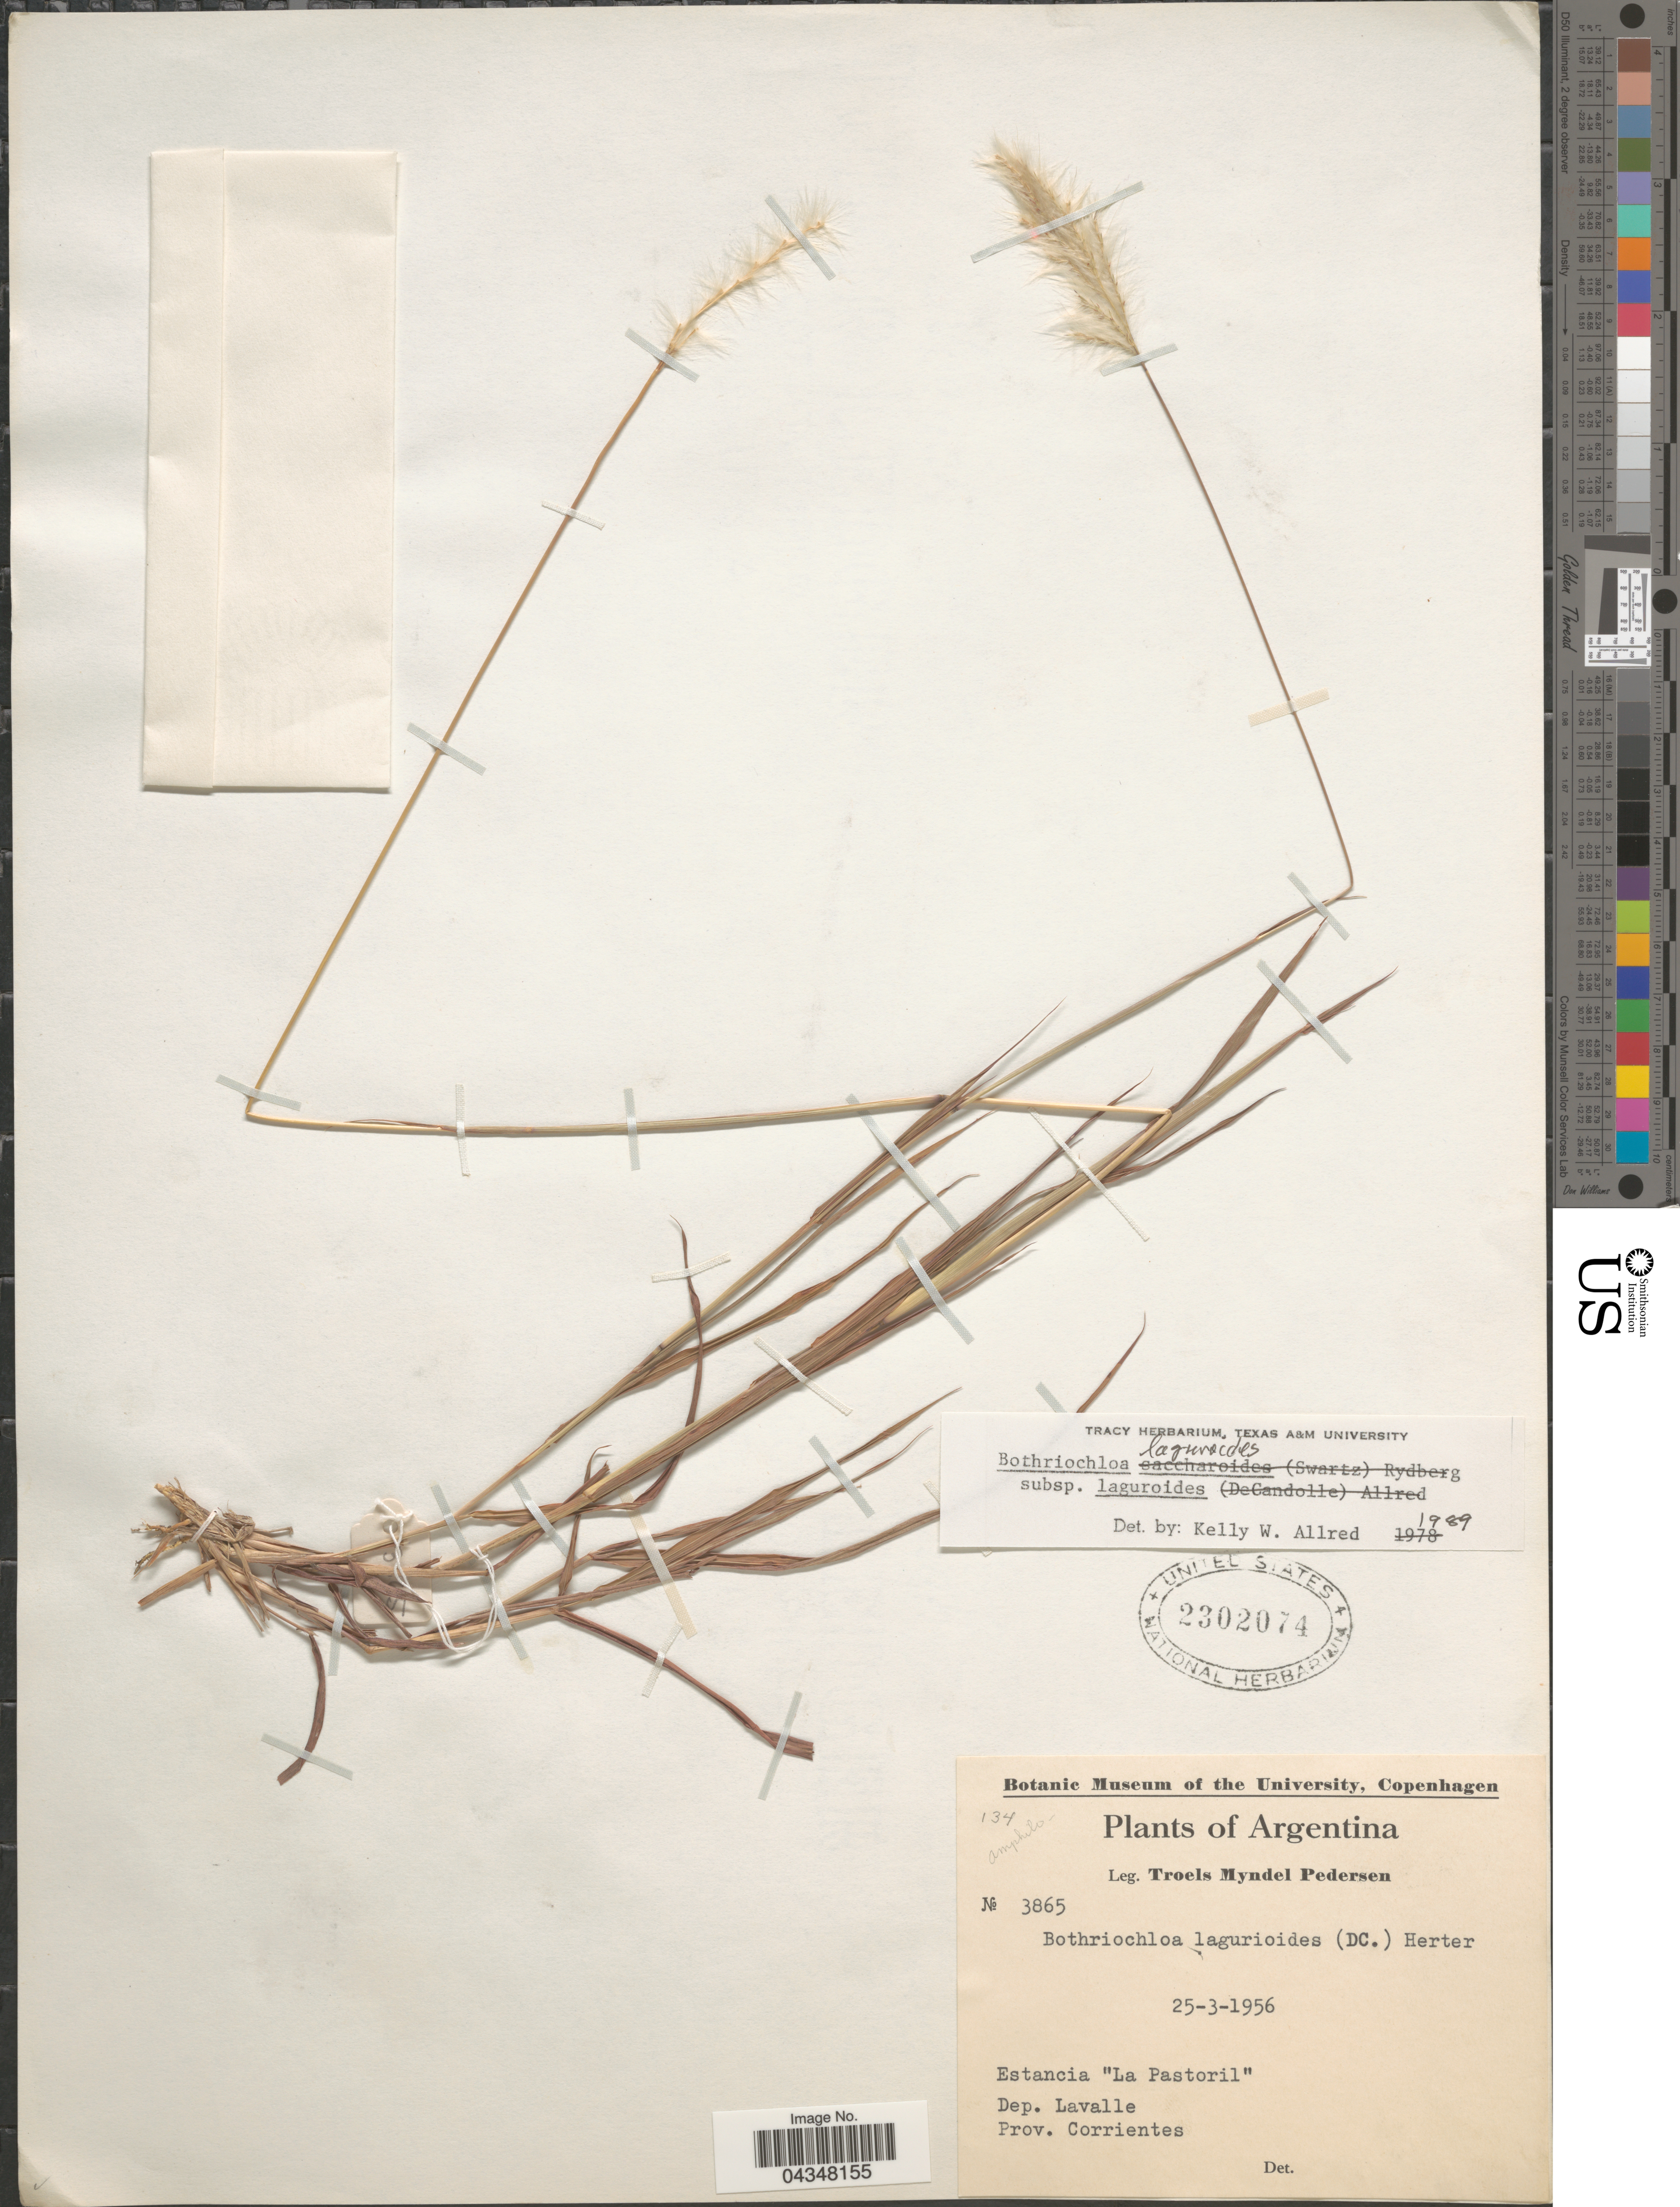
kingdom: Plantae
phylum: Tracheophyta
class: Liliopsida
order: Poales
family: Poaceae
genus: Bothriochloa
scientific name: Bothriochloa laguroides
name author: (DC.) Herter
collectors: T. Pederson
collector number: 3865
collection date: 1956-03-25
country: Argentina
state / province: Corrientes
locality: Estancia "La Pastoril". Dep. Lavalle.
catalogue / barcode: US 2302074